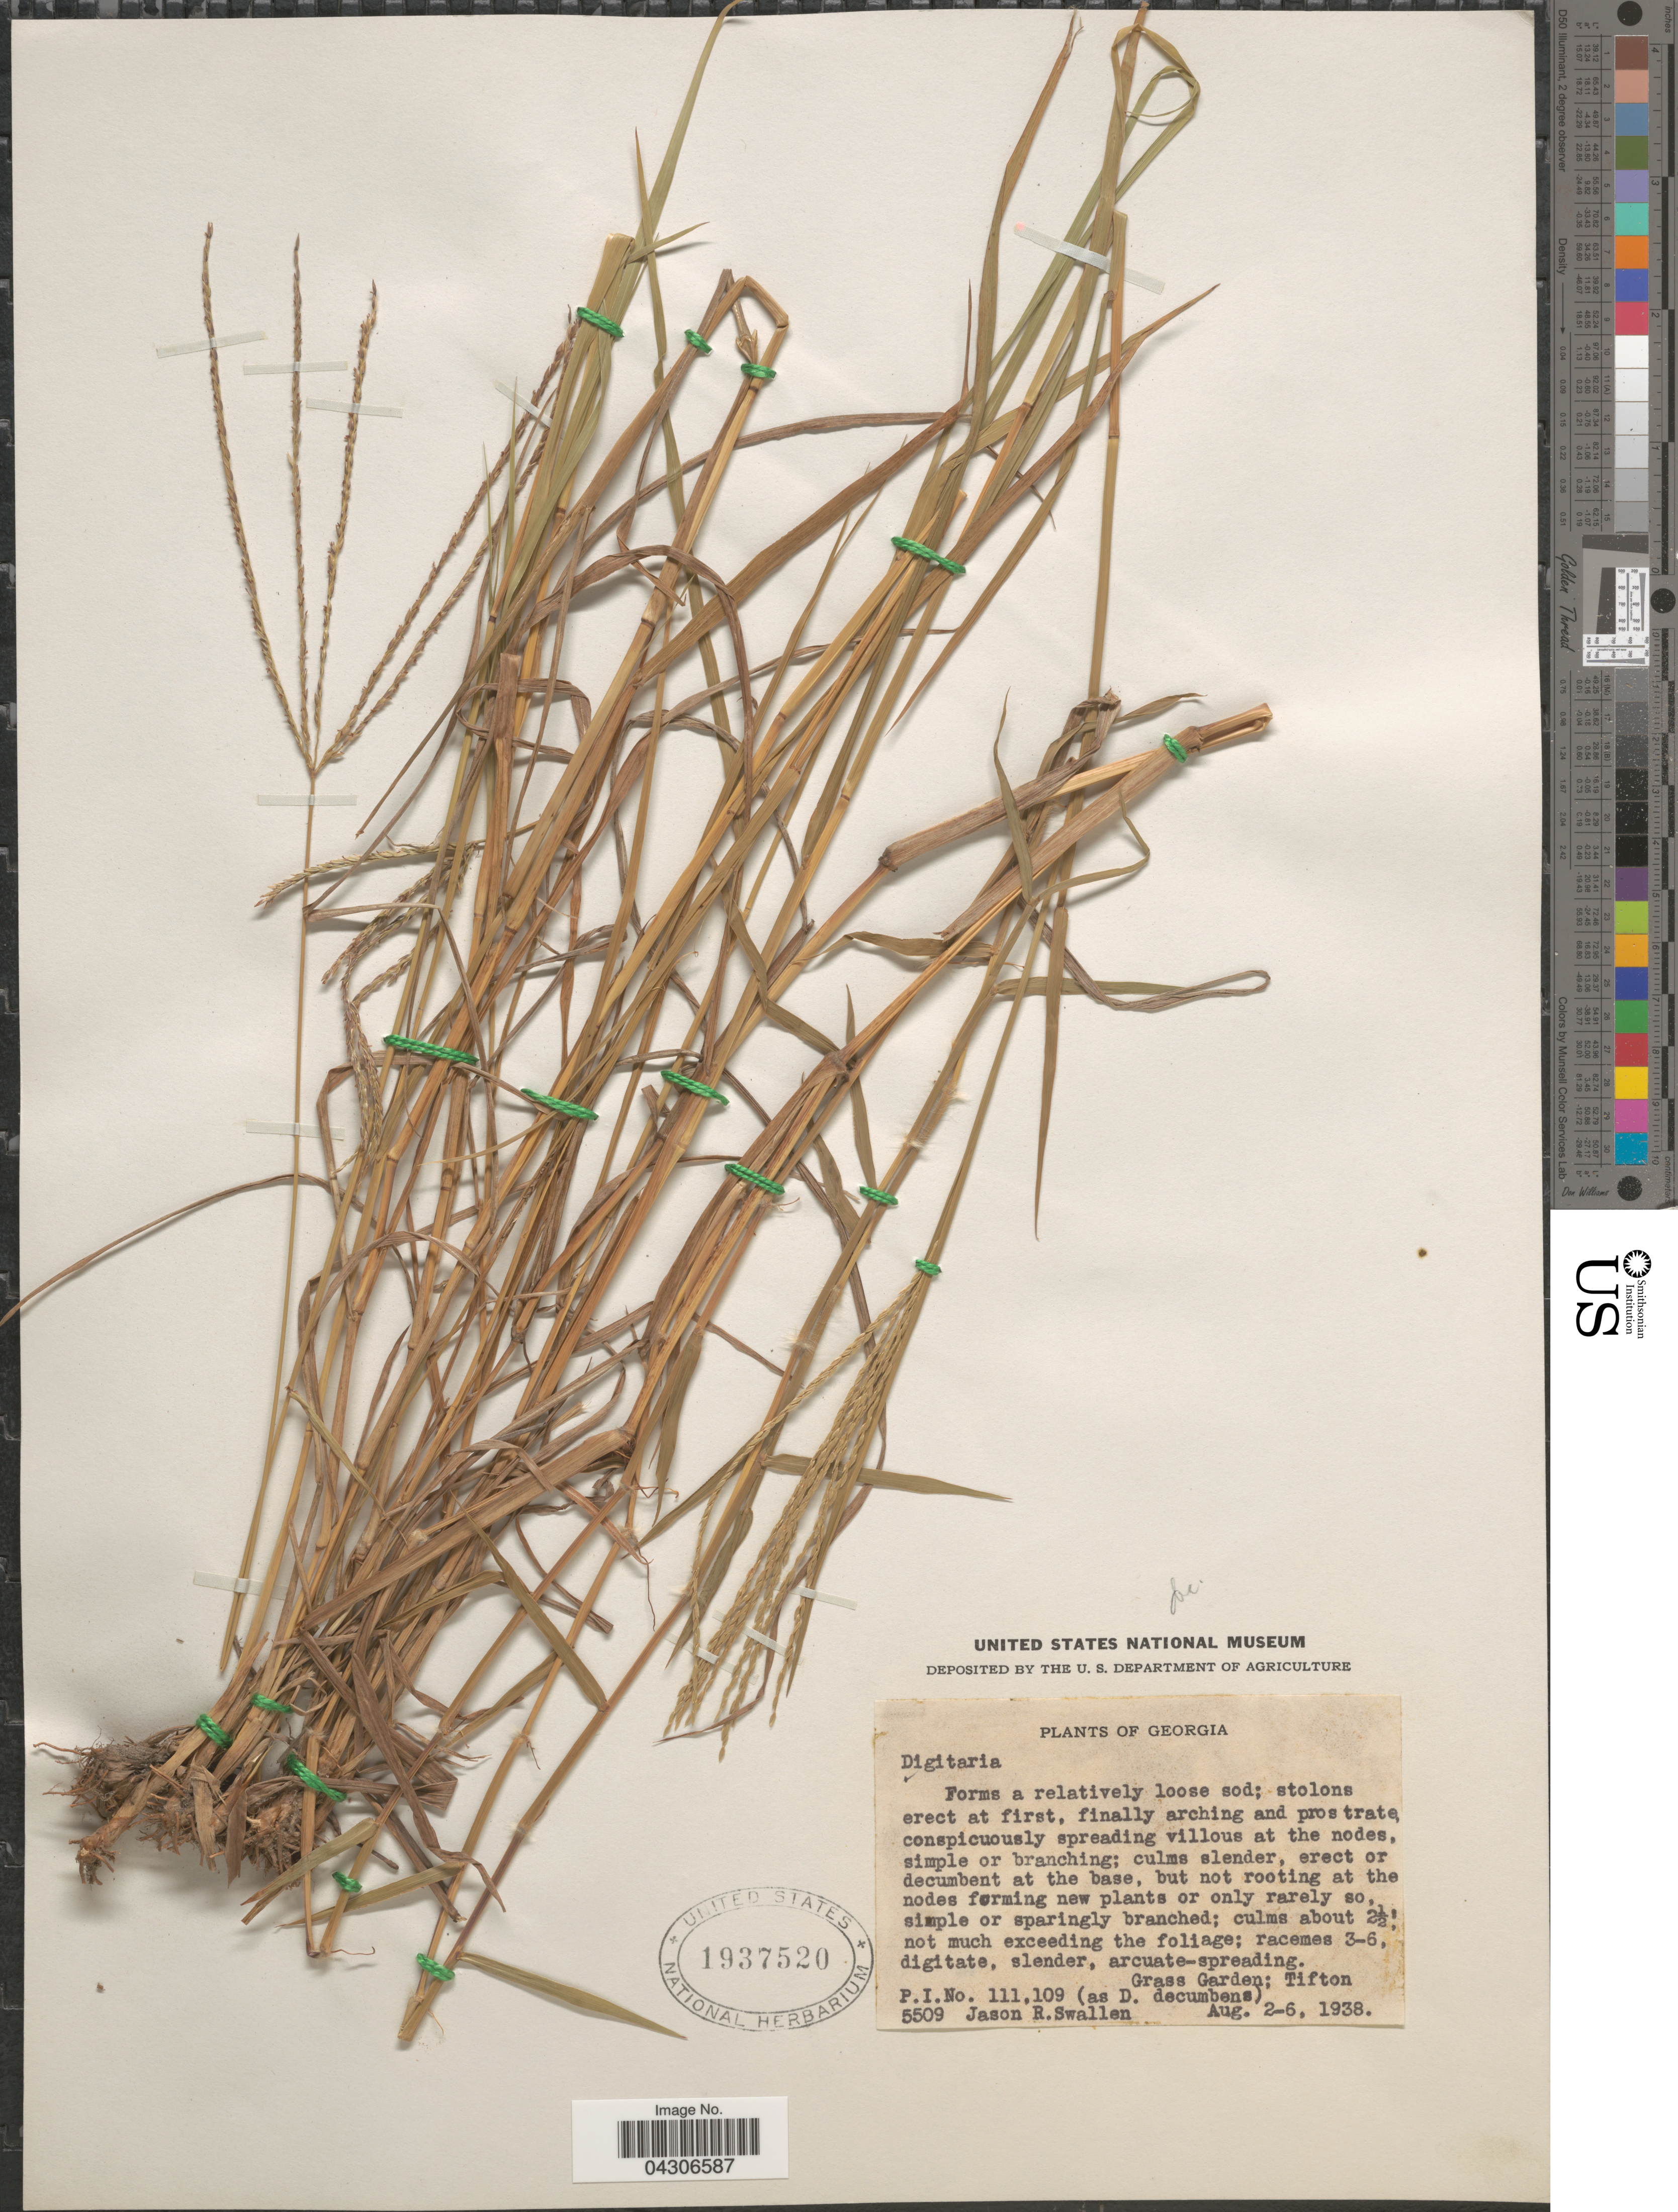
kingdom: Plantae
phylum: Tracheophyta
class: Liliopsida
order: Poales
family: Poaceae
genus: Digitaria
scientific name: Digitaria sp.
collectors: J. R. Swallen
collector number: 5509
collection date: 1938-08-02/1938-08-06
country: United States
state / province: Georgia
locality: Grass Garden; Tifton.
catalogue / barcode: US 1937520